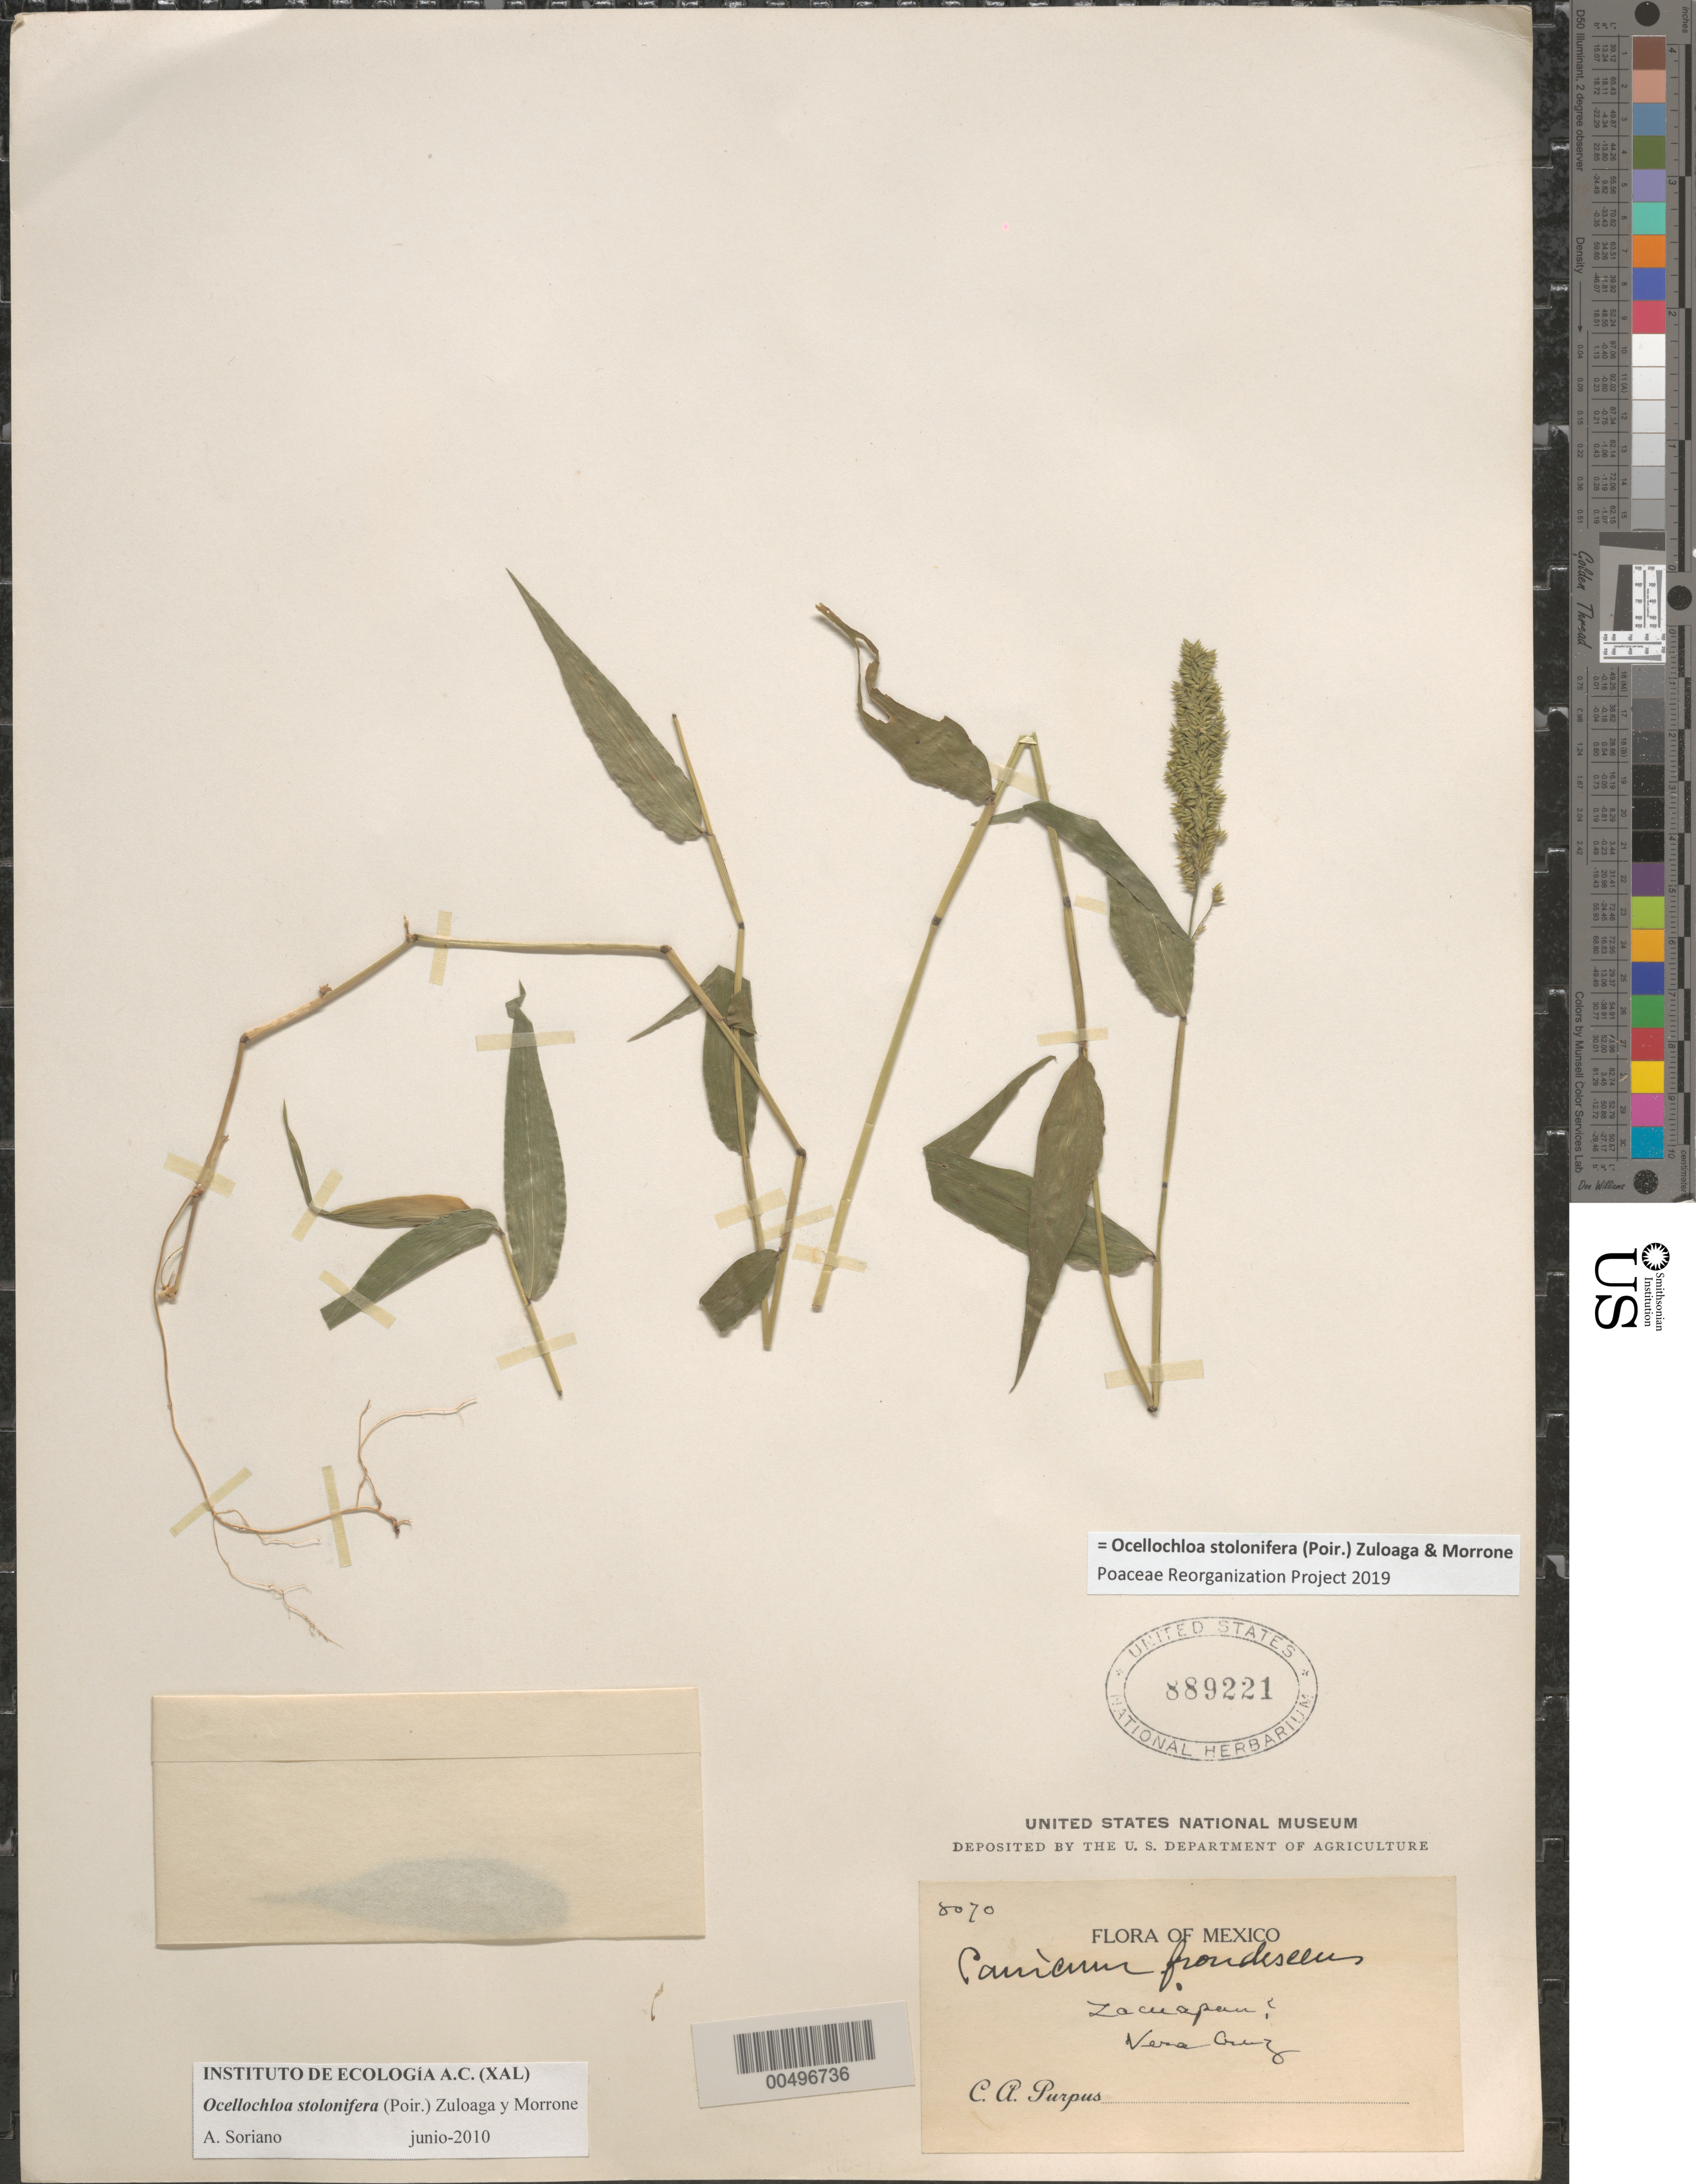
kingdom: Plantae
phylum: Tracheophyta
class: Liliopsida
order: Poales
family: Poaceae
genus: Ocellochloa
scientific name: Ocellochloa stolonifera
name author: (Poir.) Zuloaga & Morrone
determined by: Soriano, A.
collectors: C. A. Purpus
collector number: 8070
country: Mexico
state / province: Veracruz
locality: Zacuapan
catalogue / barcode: US 889221